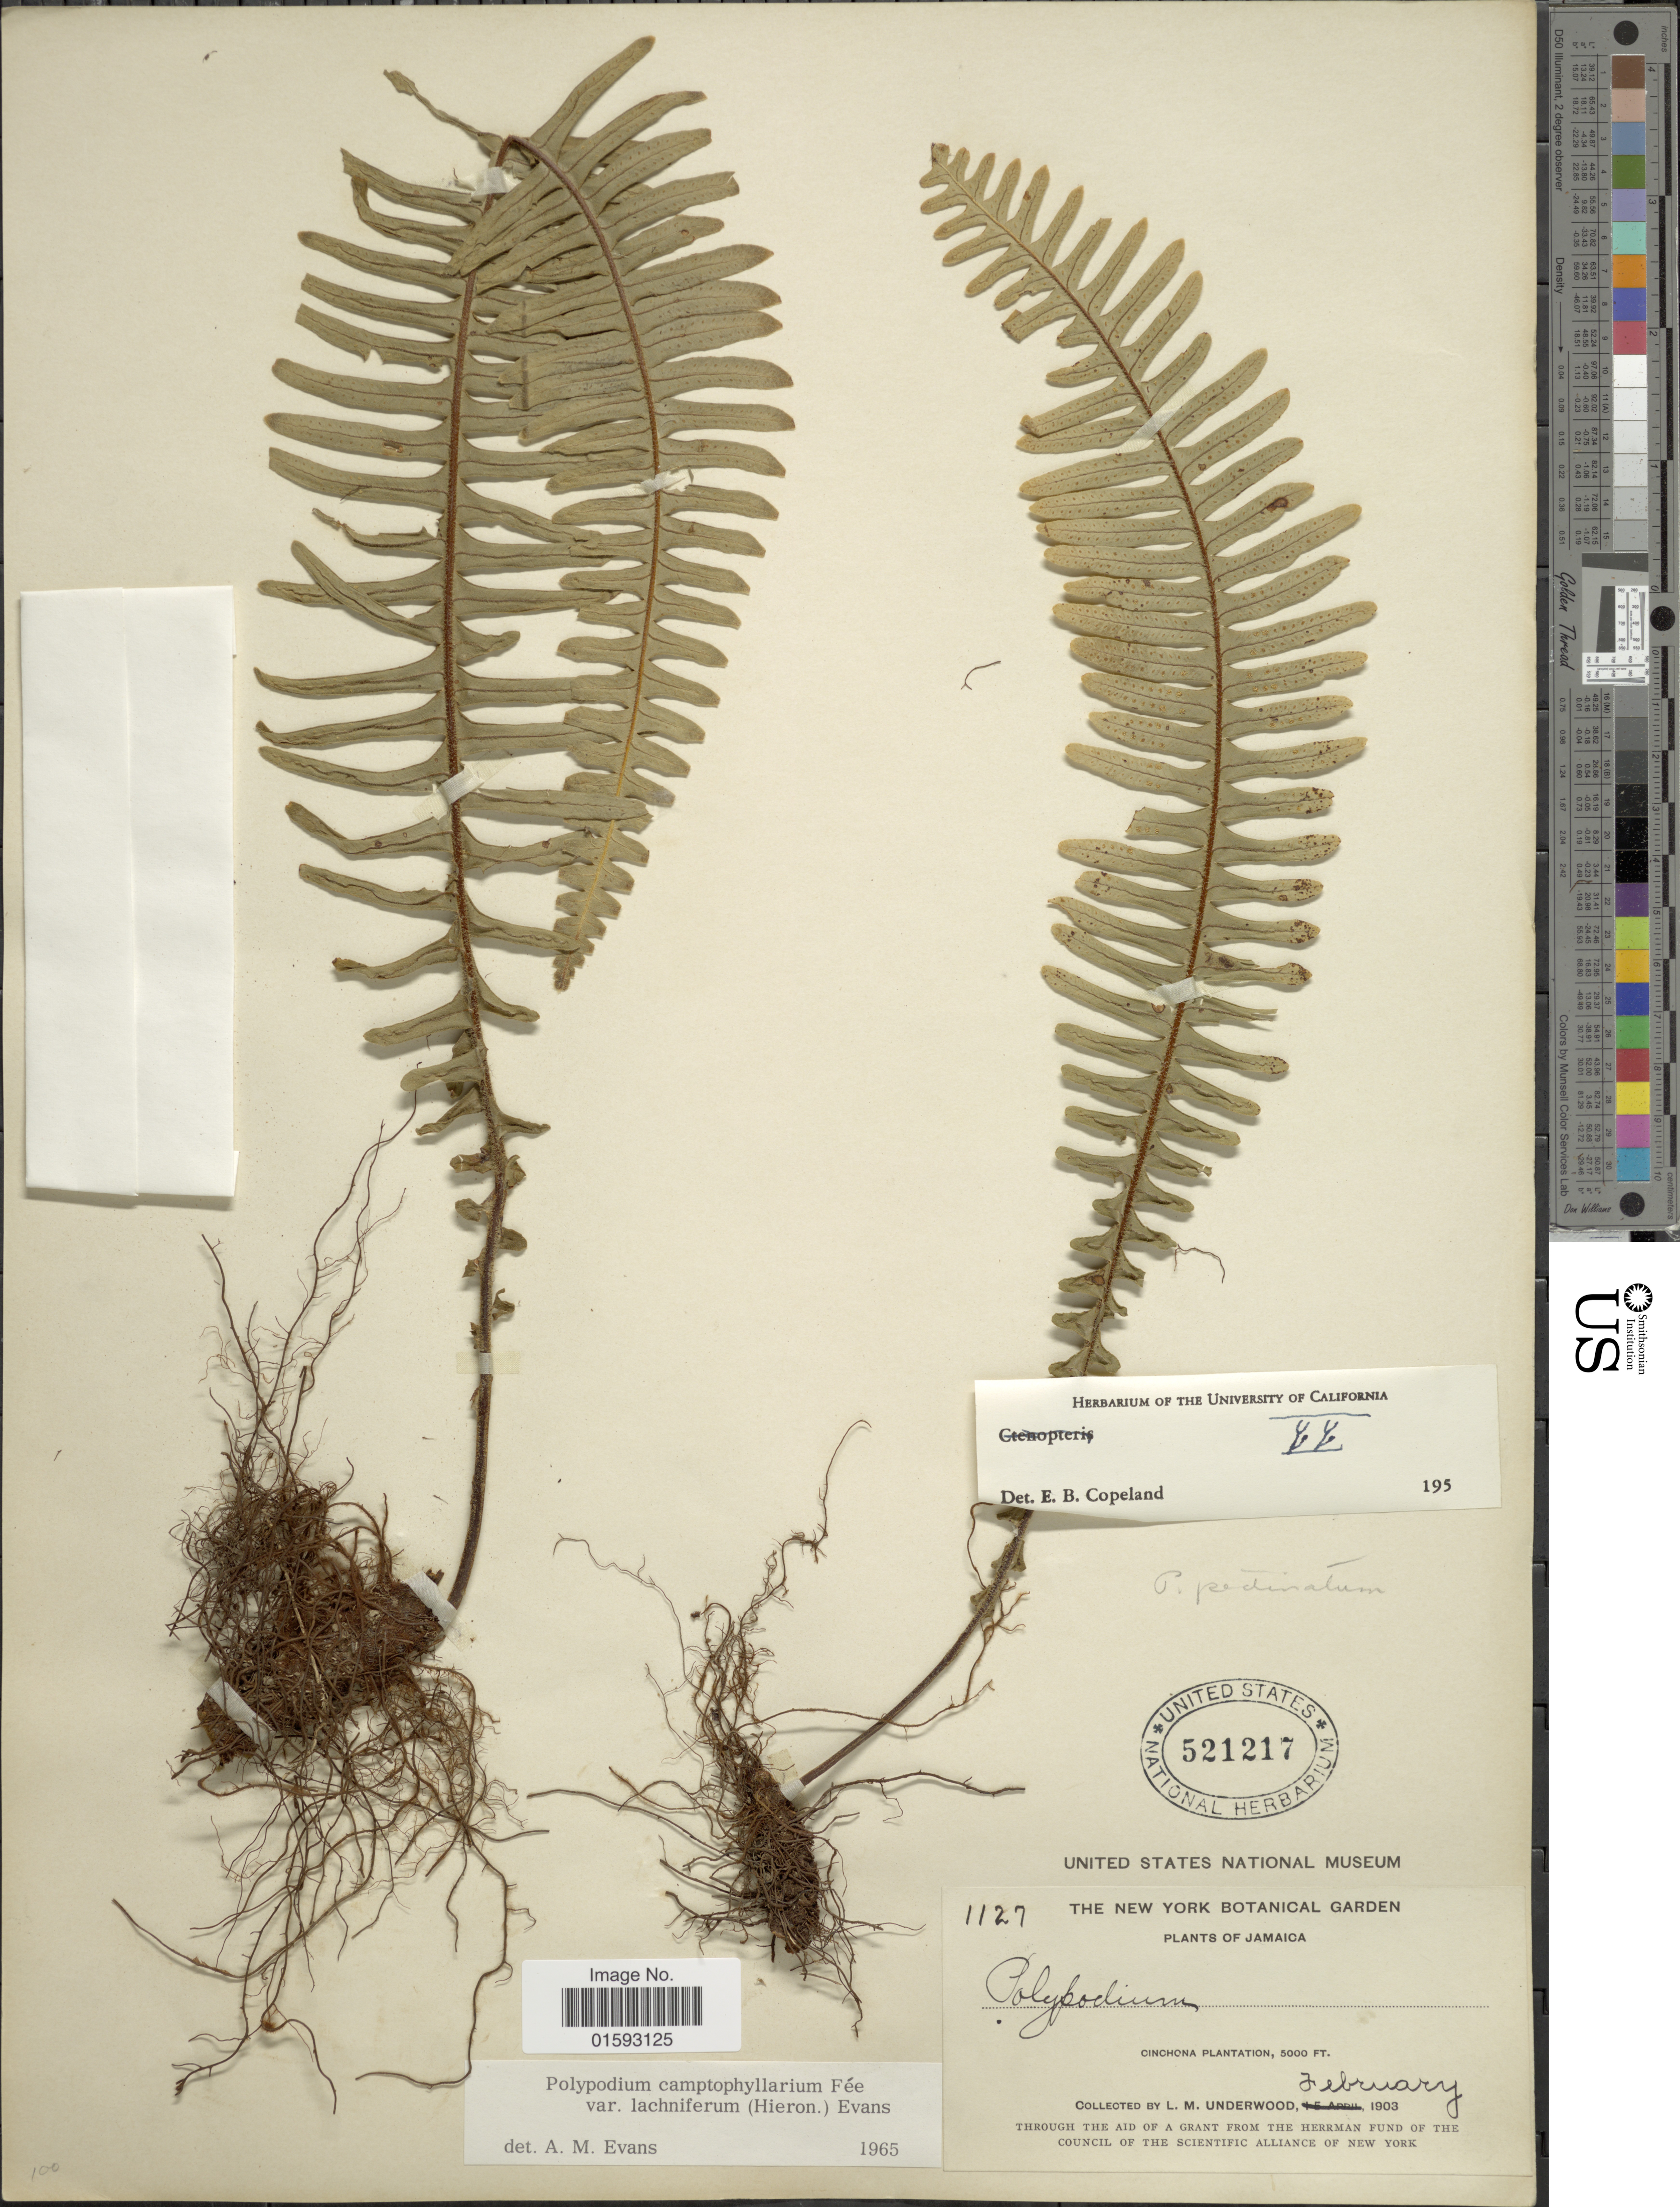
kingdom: Plantae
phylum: Tracheophyta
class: Polypodiopsida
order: Polypodiales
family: Polypodiaceae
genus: Pecluma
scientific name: Pecluma camptophyllaria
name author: (Fée) M.G. Price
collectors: L. M. Underwood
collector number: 1127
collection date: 1903-02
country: Jamaica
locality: Cinchona Plantation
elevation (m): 1524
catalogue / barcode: US 521217